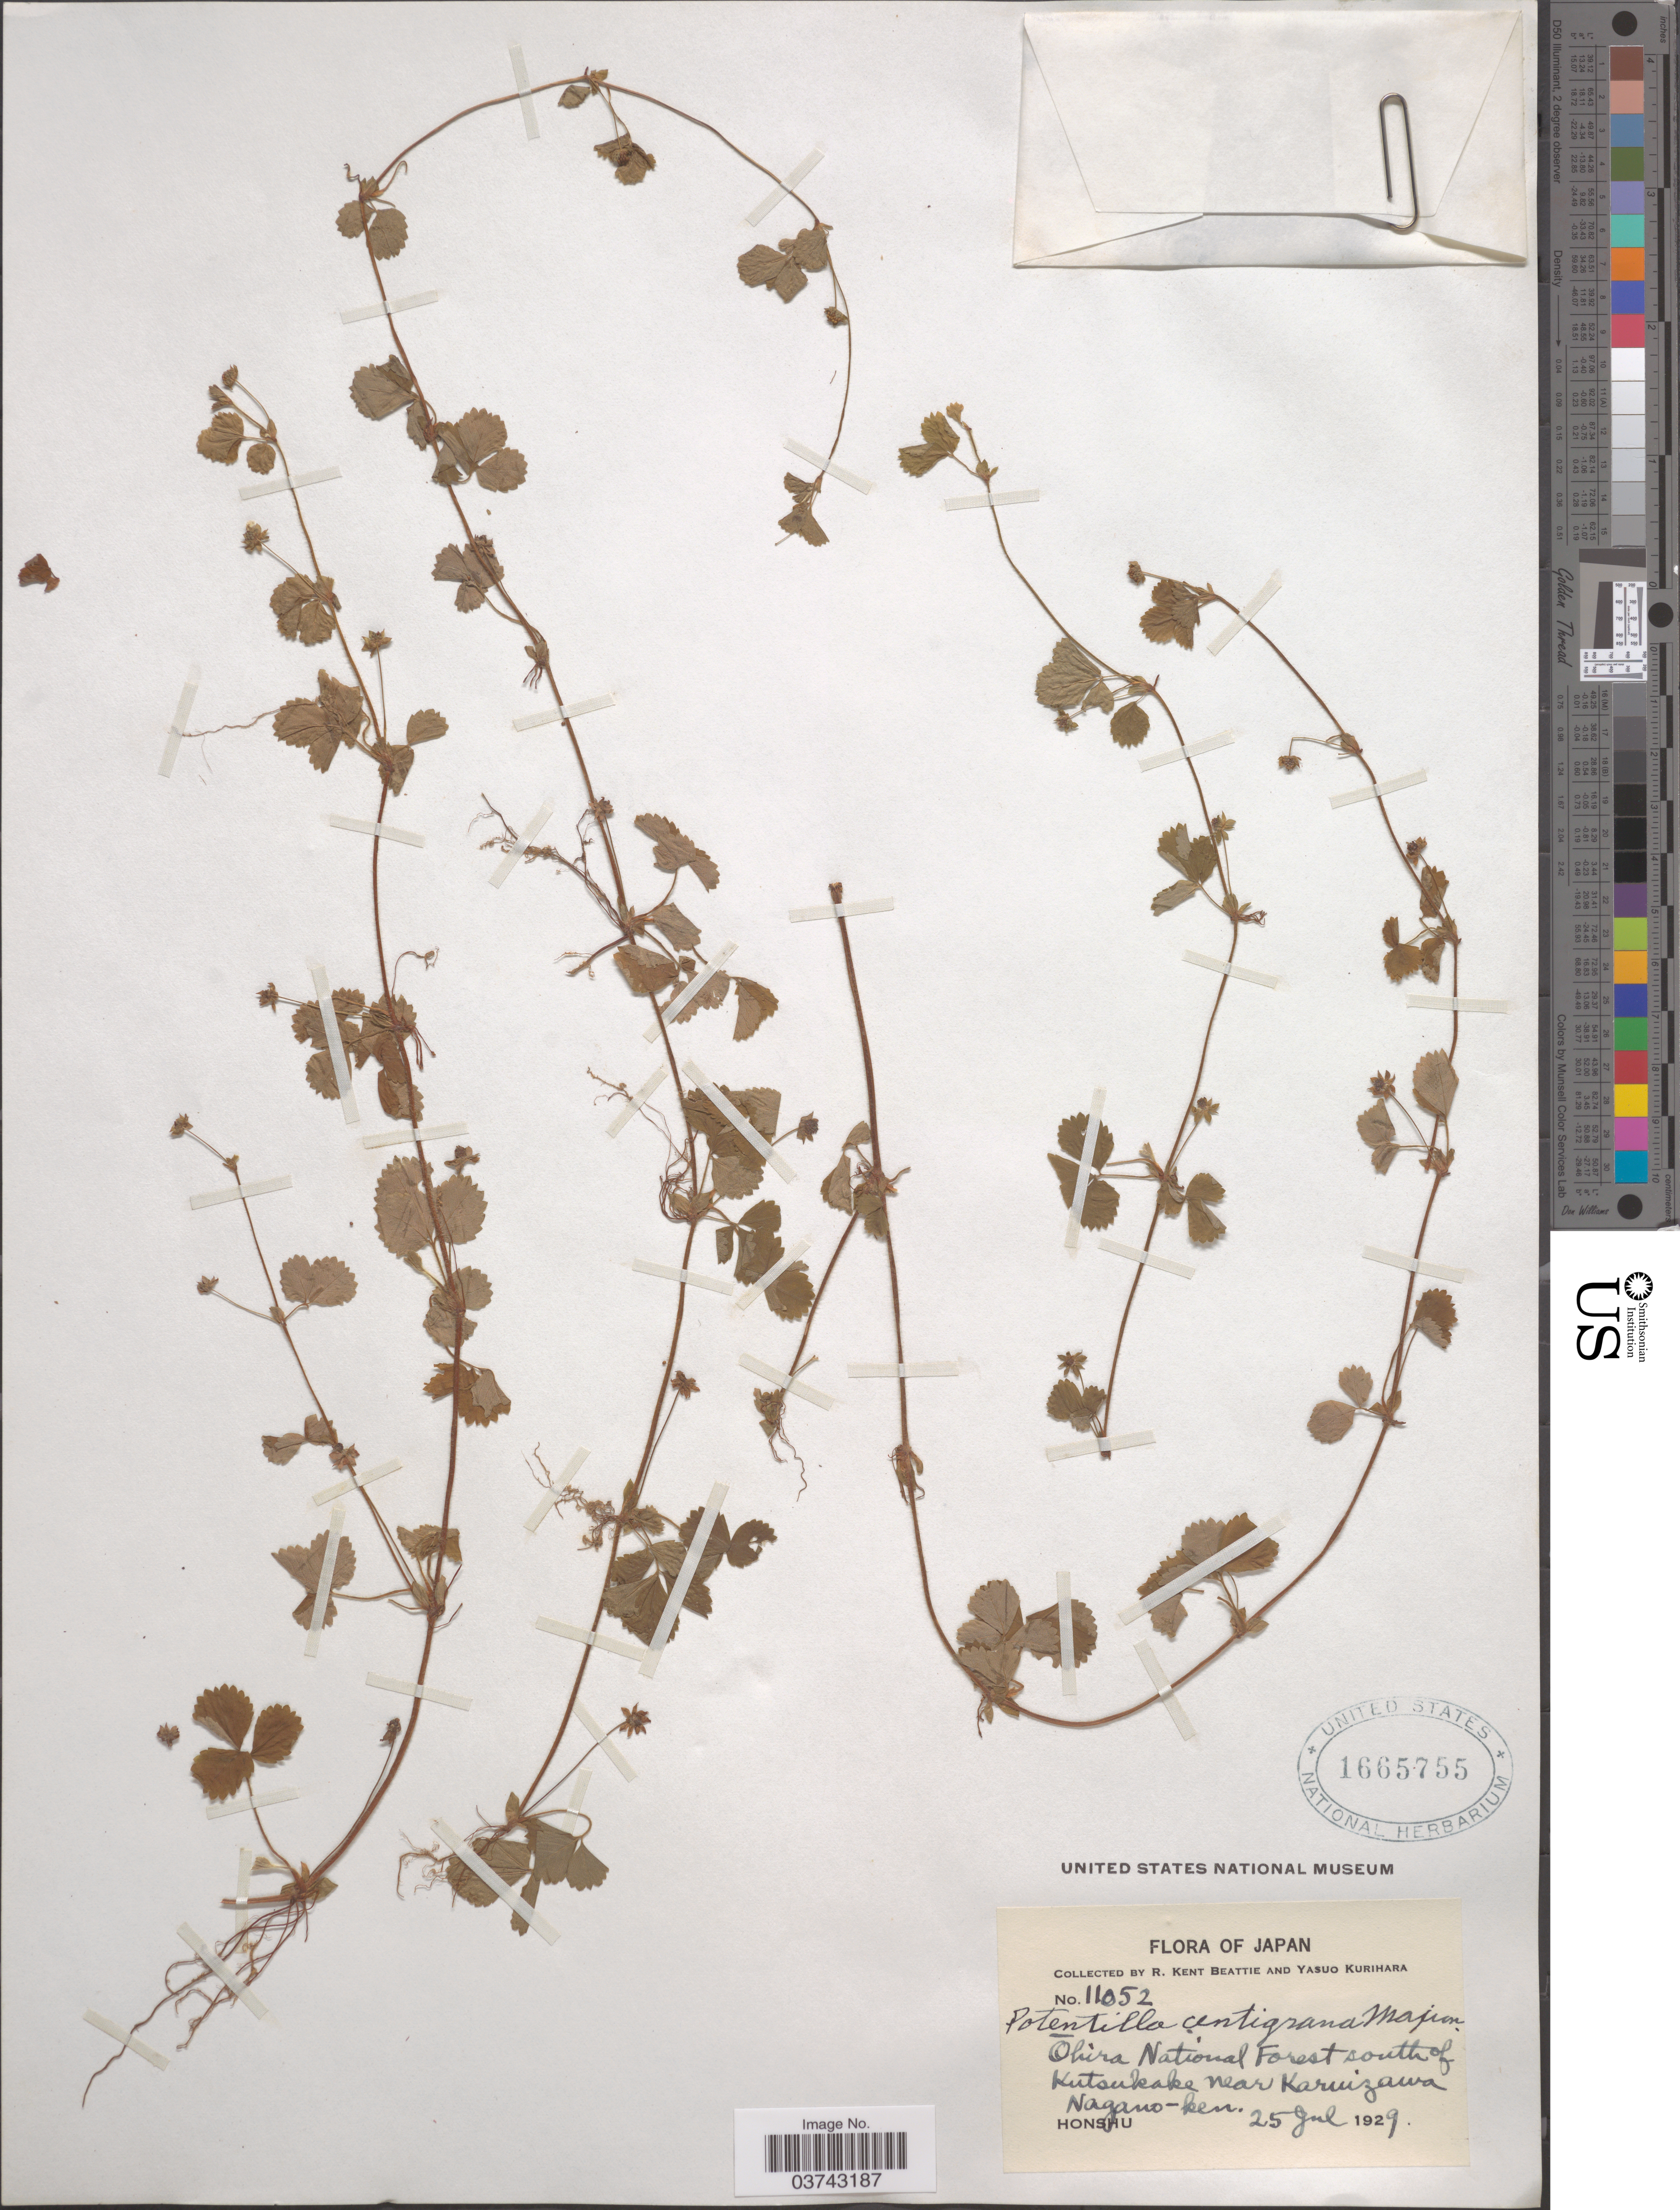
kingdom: Plantae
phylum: Tracheophyta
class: Magnoliopsida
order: Rosales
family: Rosaceae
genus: Potentilla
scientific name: Potentilla centigrana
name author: Maxim.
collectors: R. K. Beattie & Y. Kurihara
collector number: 11052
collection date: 1929-07-25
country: Japan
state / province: Nagano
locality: Ohira National Forest south of Kutsukake near Karuizawa. Nagano-ken. Honshu.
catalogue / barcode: US 1665755